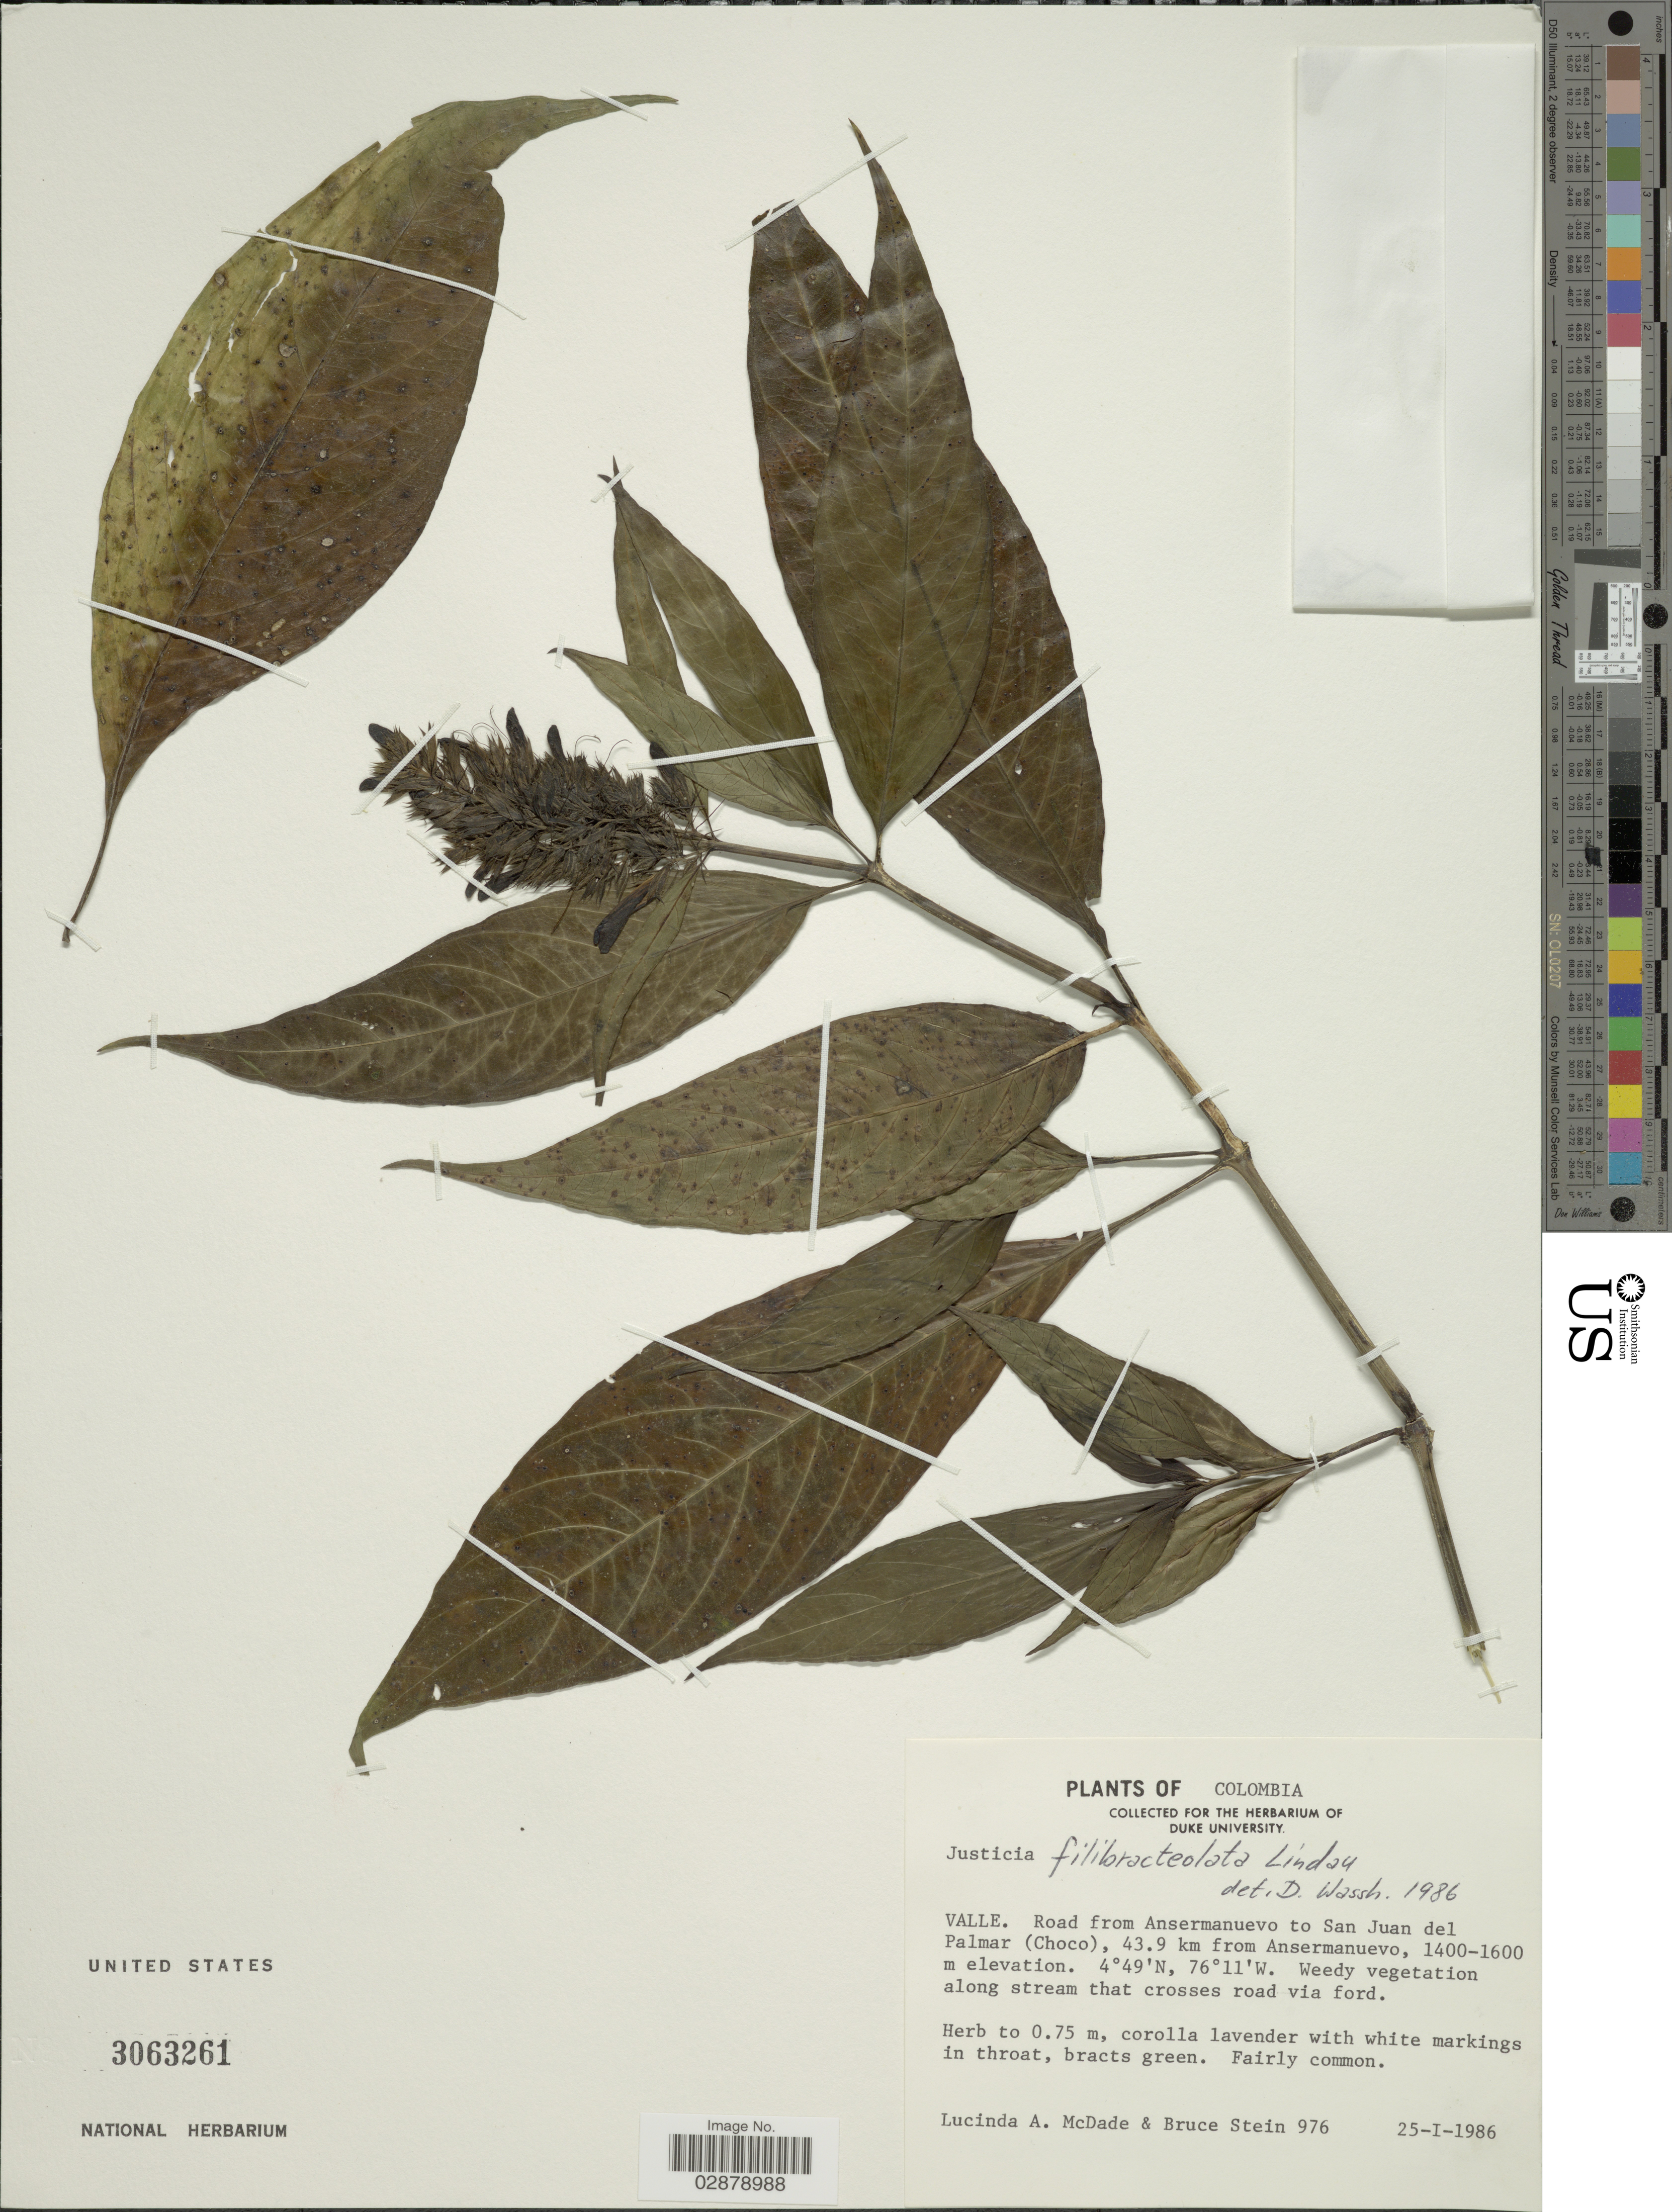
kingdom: Plantae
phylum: Tracheophyta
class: Magnoliopsida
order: Lamiales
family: Acanthaceae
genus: Justicia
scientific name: Justicia filibracteolata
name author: Lindau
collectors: L. McDade & B. A. Stein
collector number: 976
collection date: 1986-01-25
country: Colombia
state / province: Valle del Cauca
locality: Valle. Road from Ansermanuevo to San Juan del Palmar (Choco), 43.9 km from Ansermanuevo.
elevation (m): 1400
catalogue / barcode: US 3063261